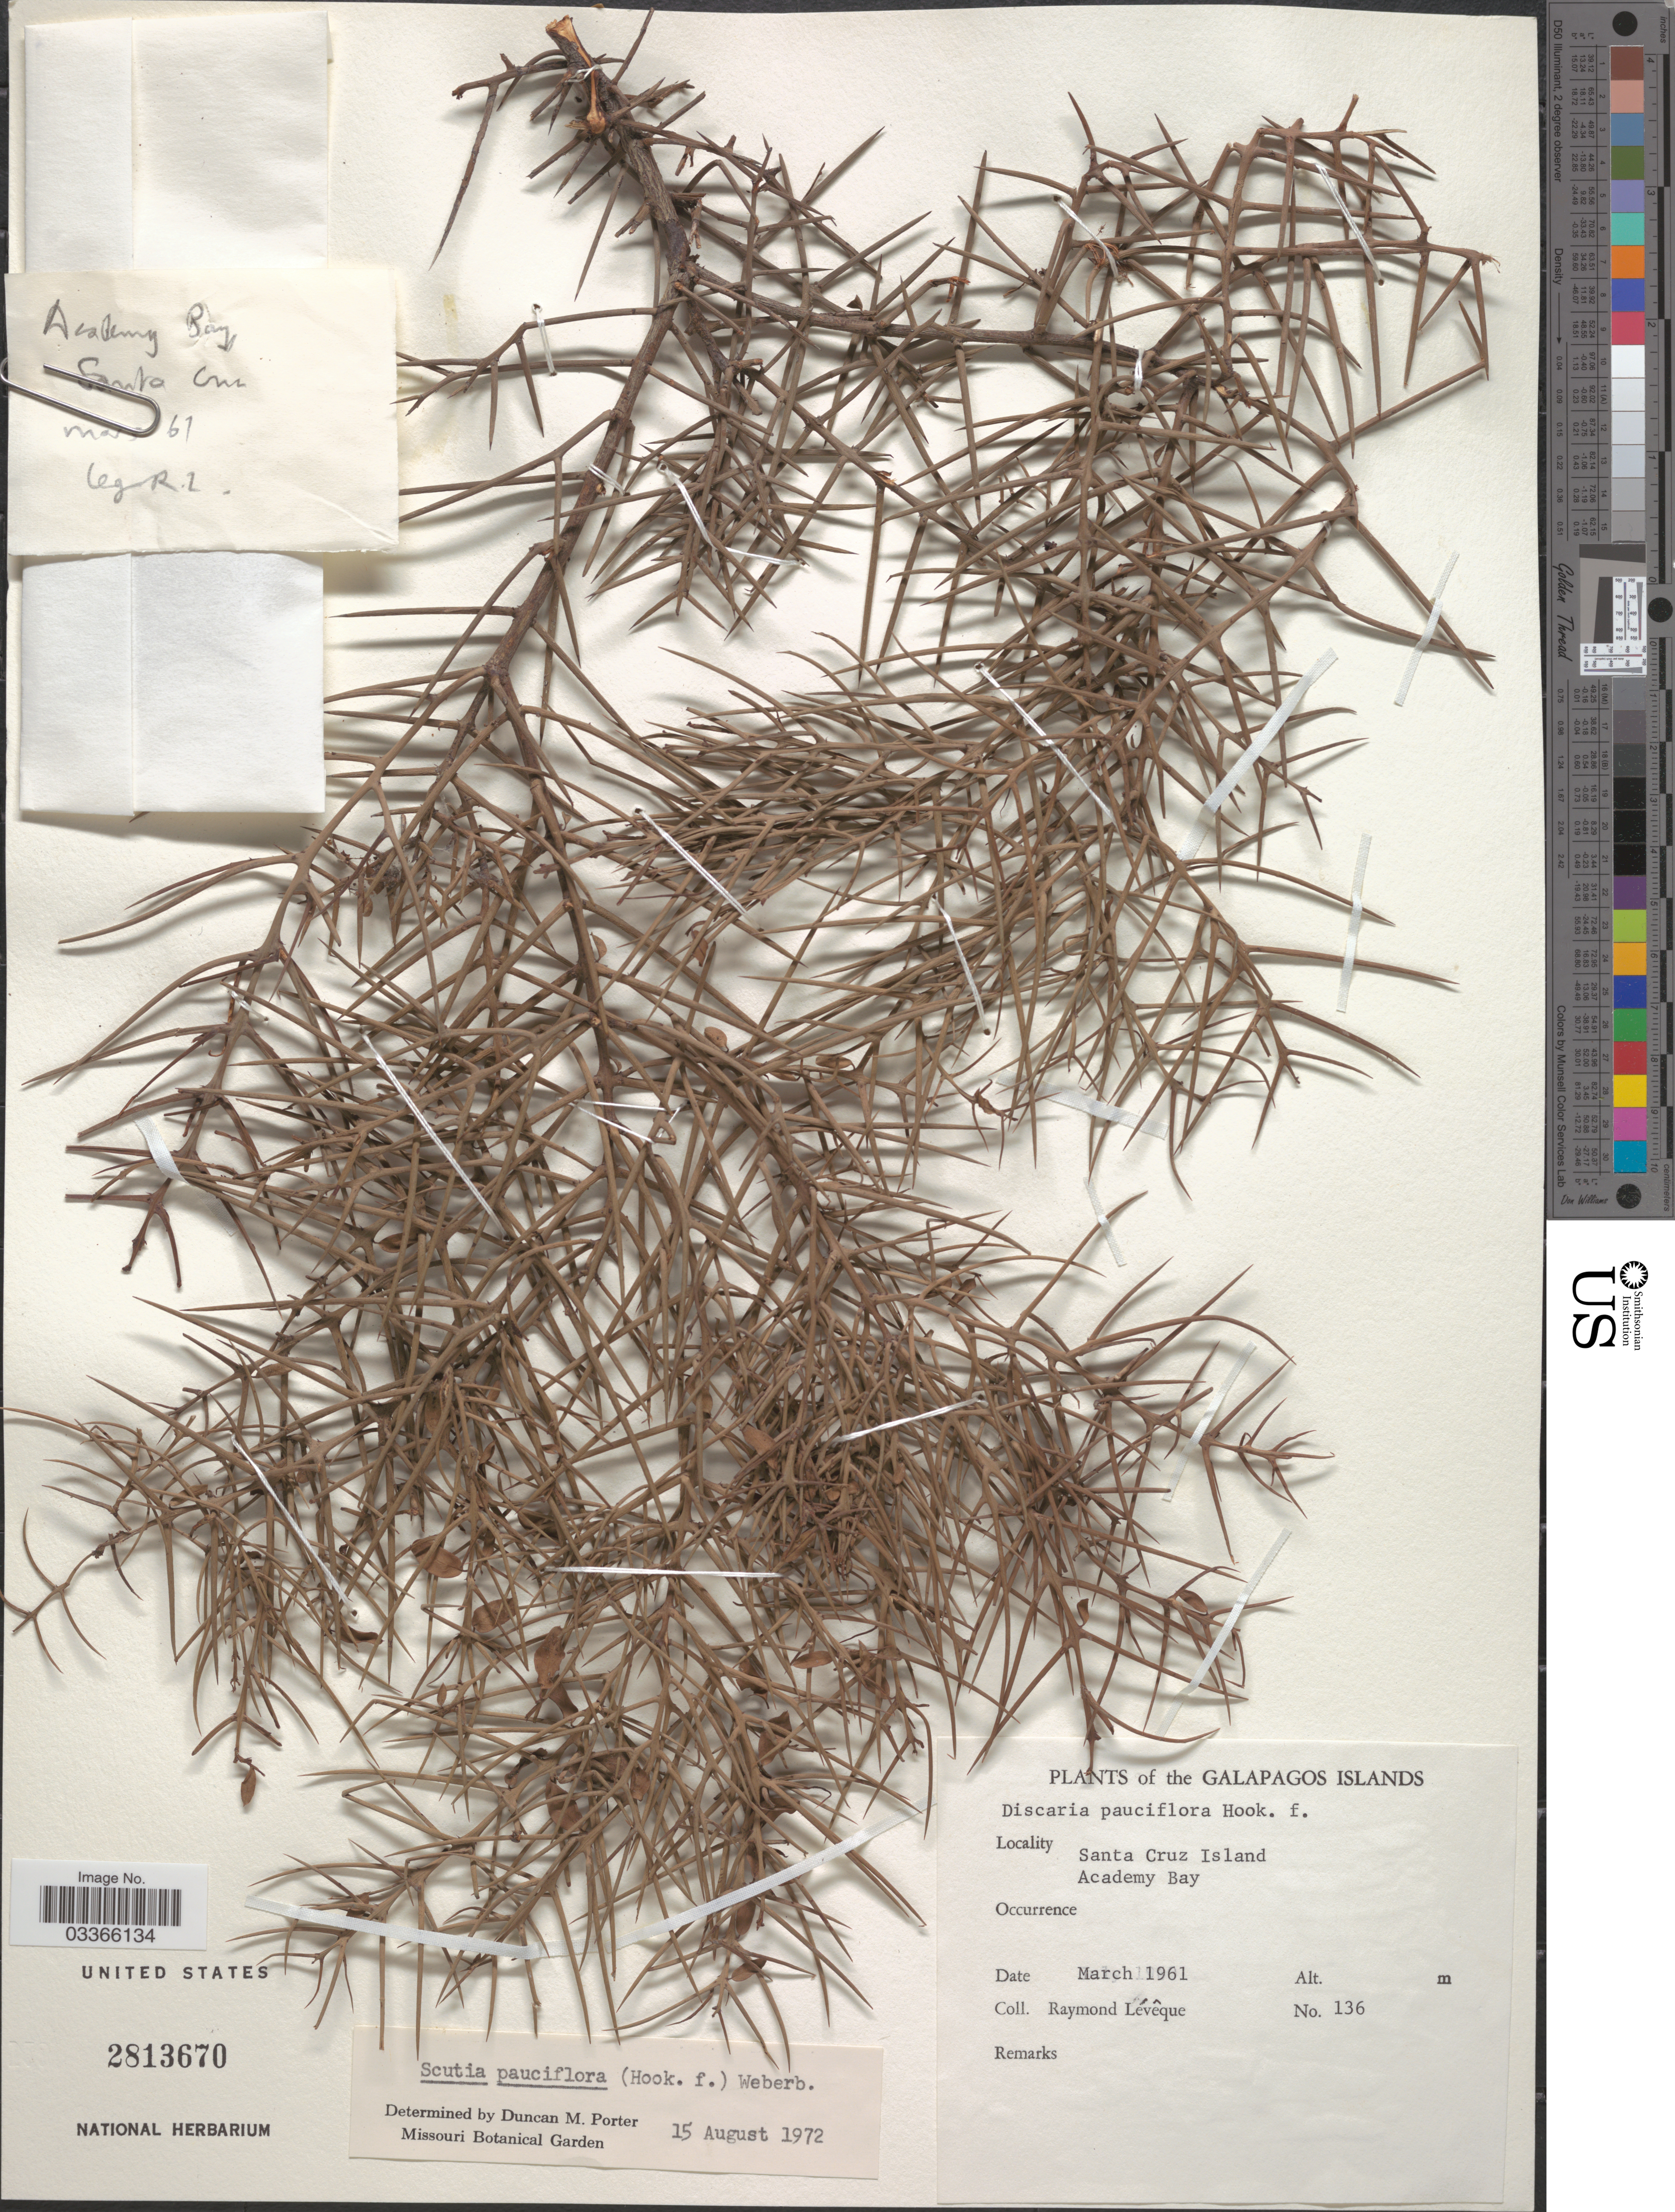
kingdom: Plantae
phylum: Tracheophyta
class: Magnoliopsida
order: Rosales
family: Rhamnaceae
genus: Scutia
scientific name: Scutia pauciflora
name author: (Hook. f.) Weberb.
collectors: R. Lévêque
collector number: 136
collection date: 1961-03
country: Ecuador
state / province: Colón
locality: The Galapagos Islands, Santa Cruz Island, Academy Bay.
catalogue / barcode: US 2813670